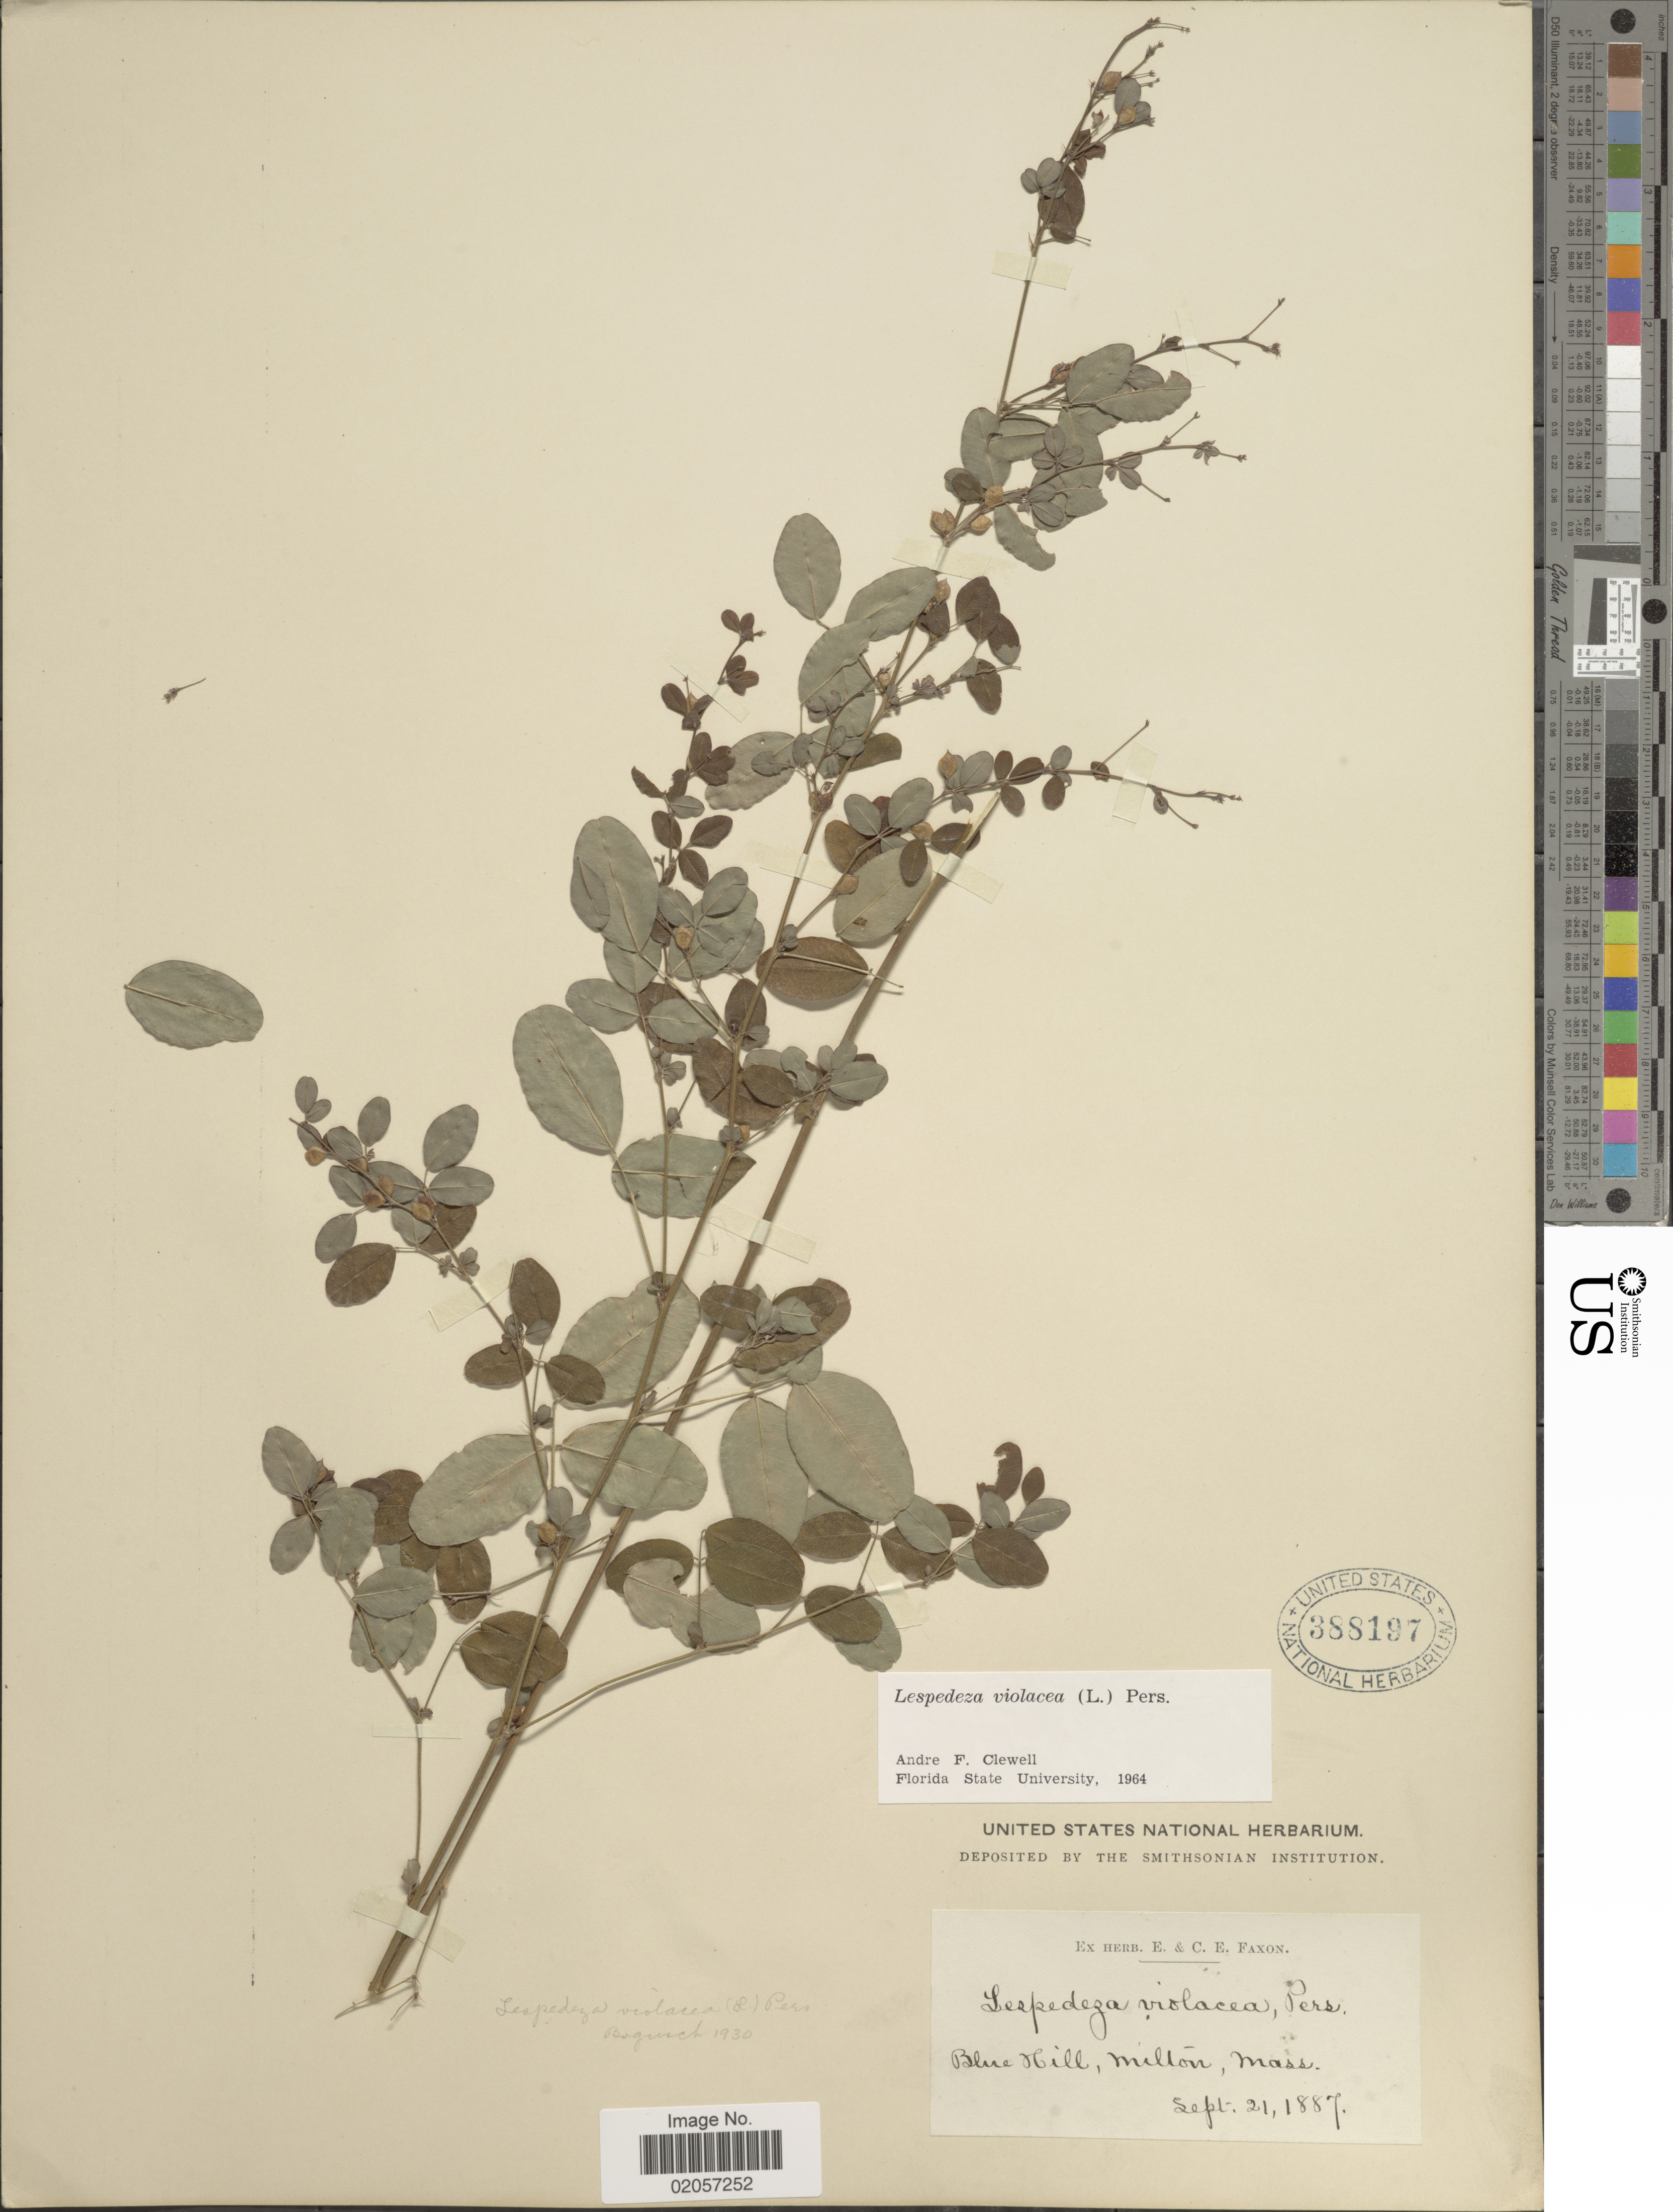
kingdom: Plantae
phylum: Tracheophyta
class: Magnoliopsida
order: Fabales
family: Fabaceae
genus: Lespedeza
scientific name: Lespedeza violacea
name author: (L.) Pers.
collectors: ex herb. E. & C.E. Faxon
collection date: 1887-09-21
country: United States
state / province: Massachusetts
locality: Blue Hill, Milton, Mass.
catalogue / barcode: US 388197